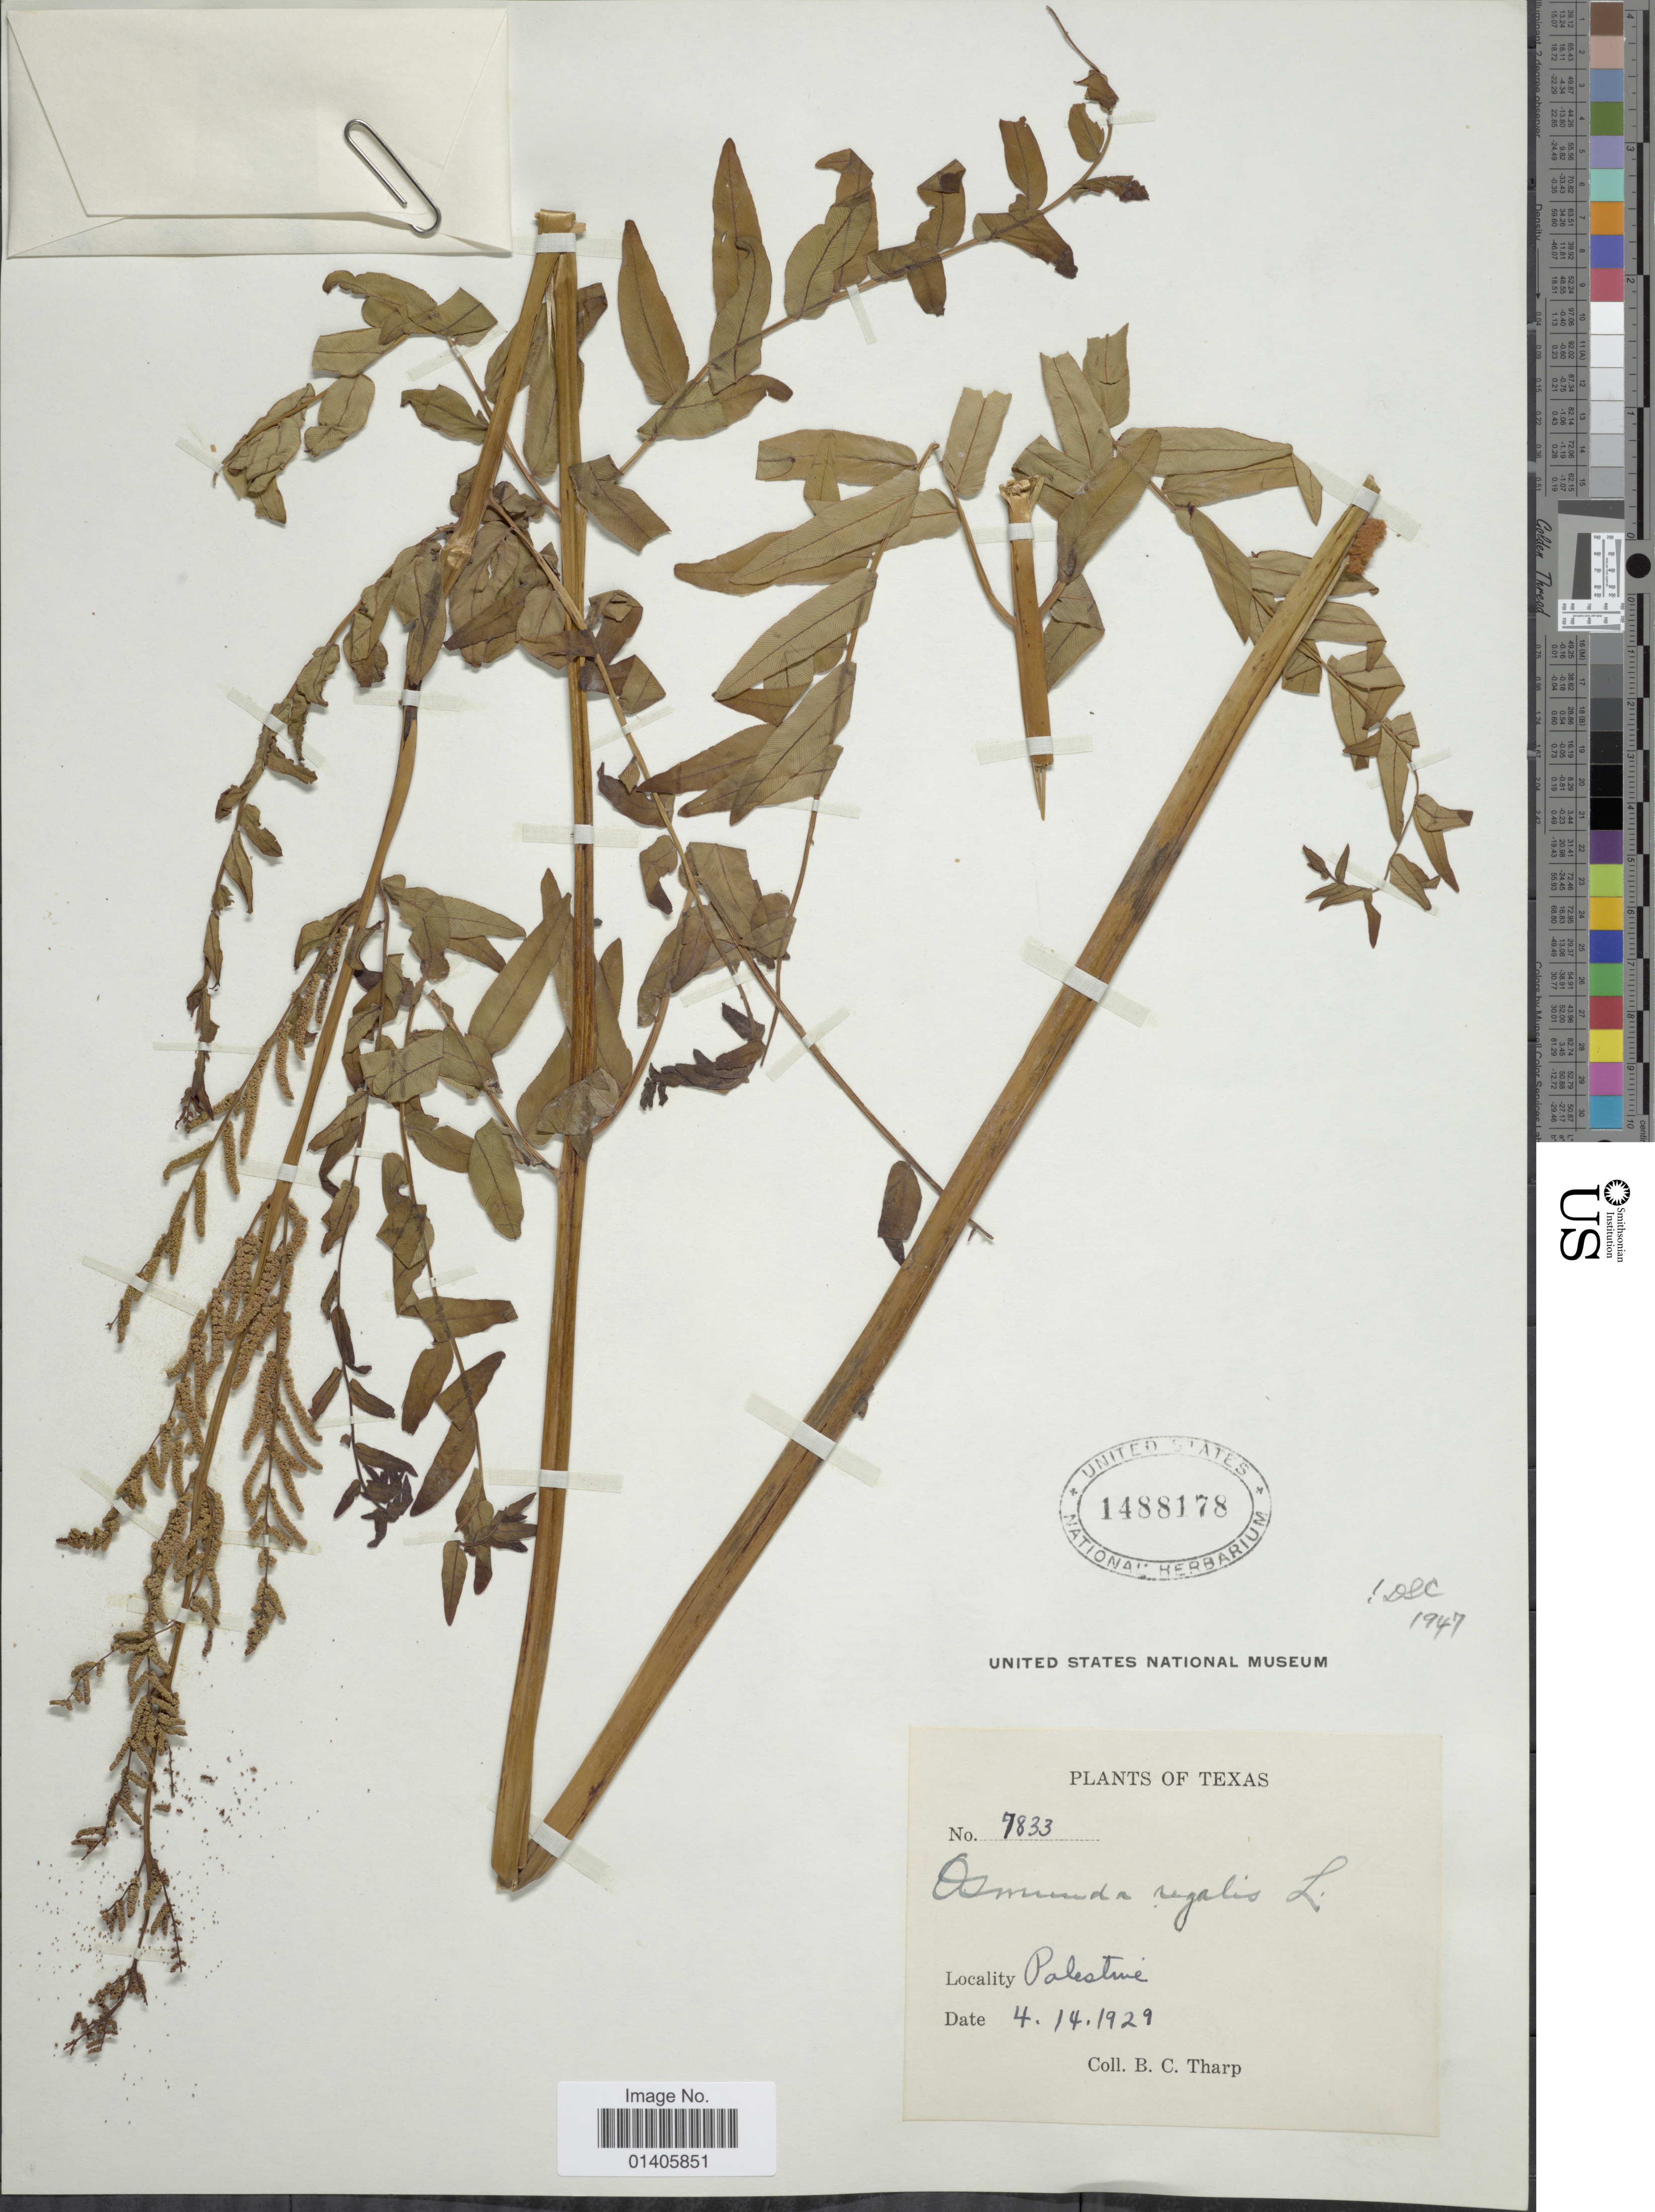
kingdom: Plantae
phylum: Tracheophyta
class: Polypodiopsida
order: Osmundales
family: Osmundaceae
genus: Osmunda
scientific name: Osmunda regalis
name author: L.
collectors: B. C. Tharp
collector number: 7833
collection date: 1929-04-14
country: United States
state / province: Texas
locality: Palestine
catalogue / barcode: US 1488178